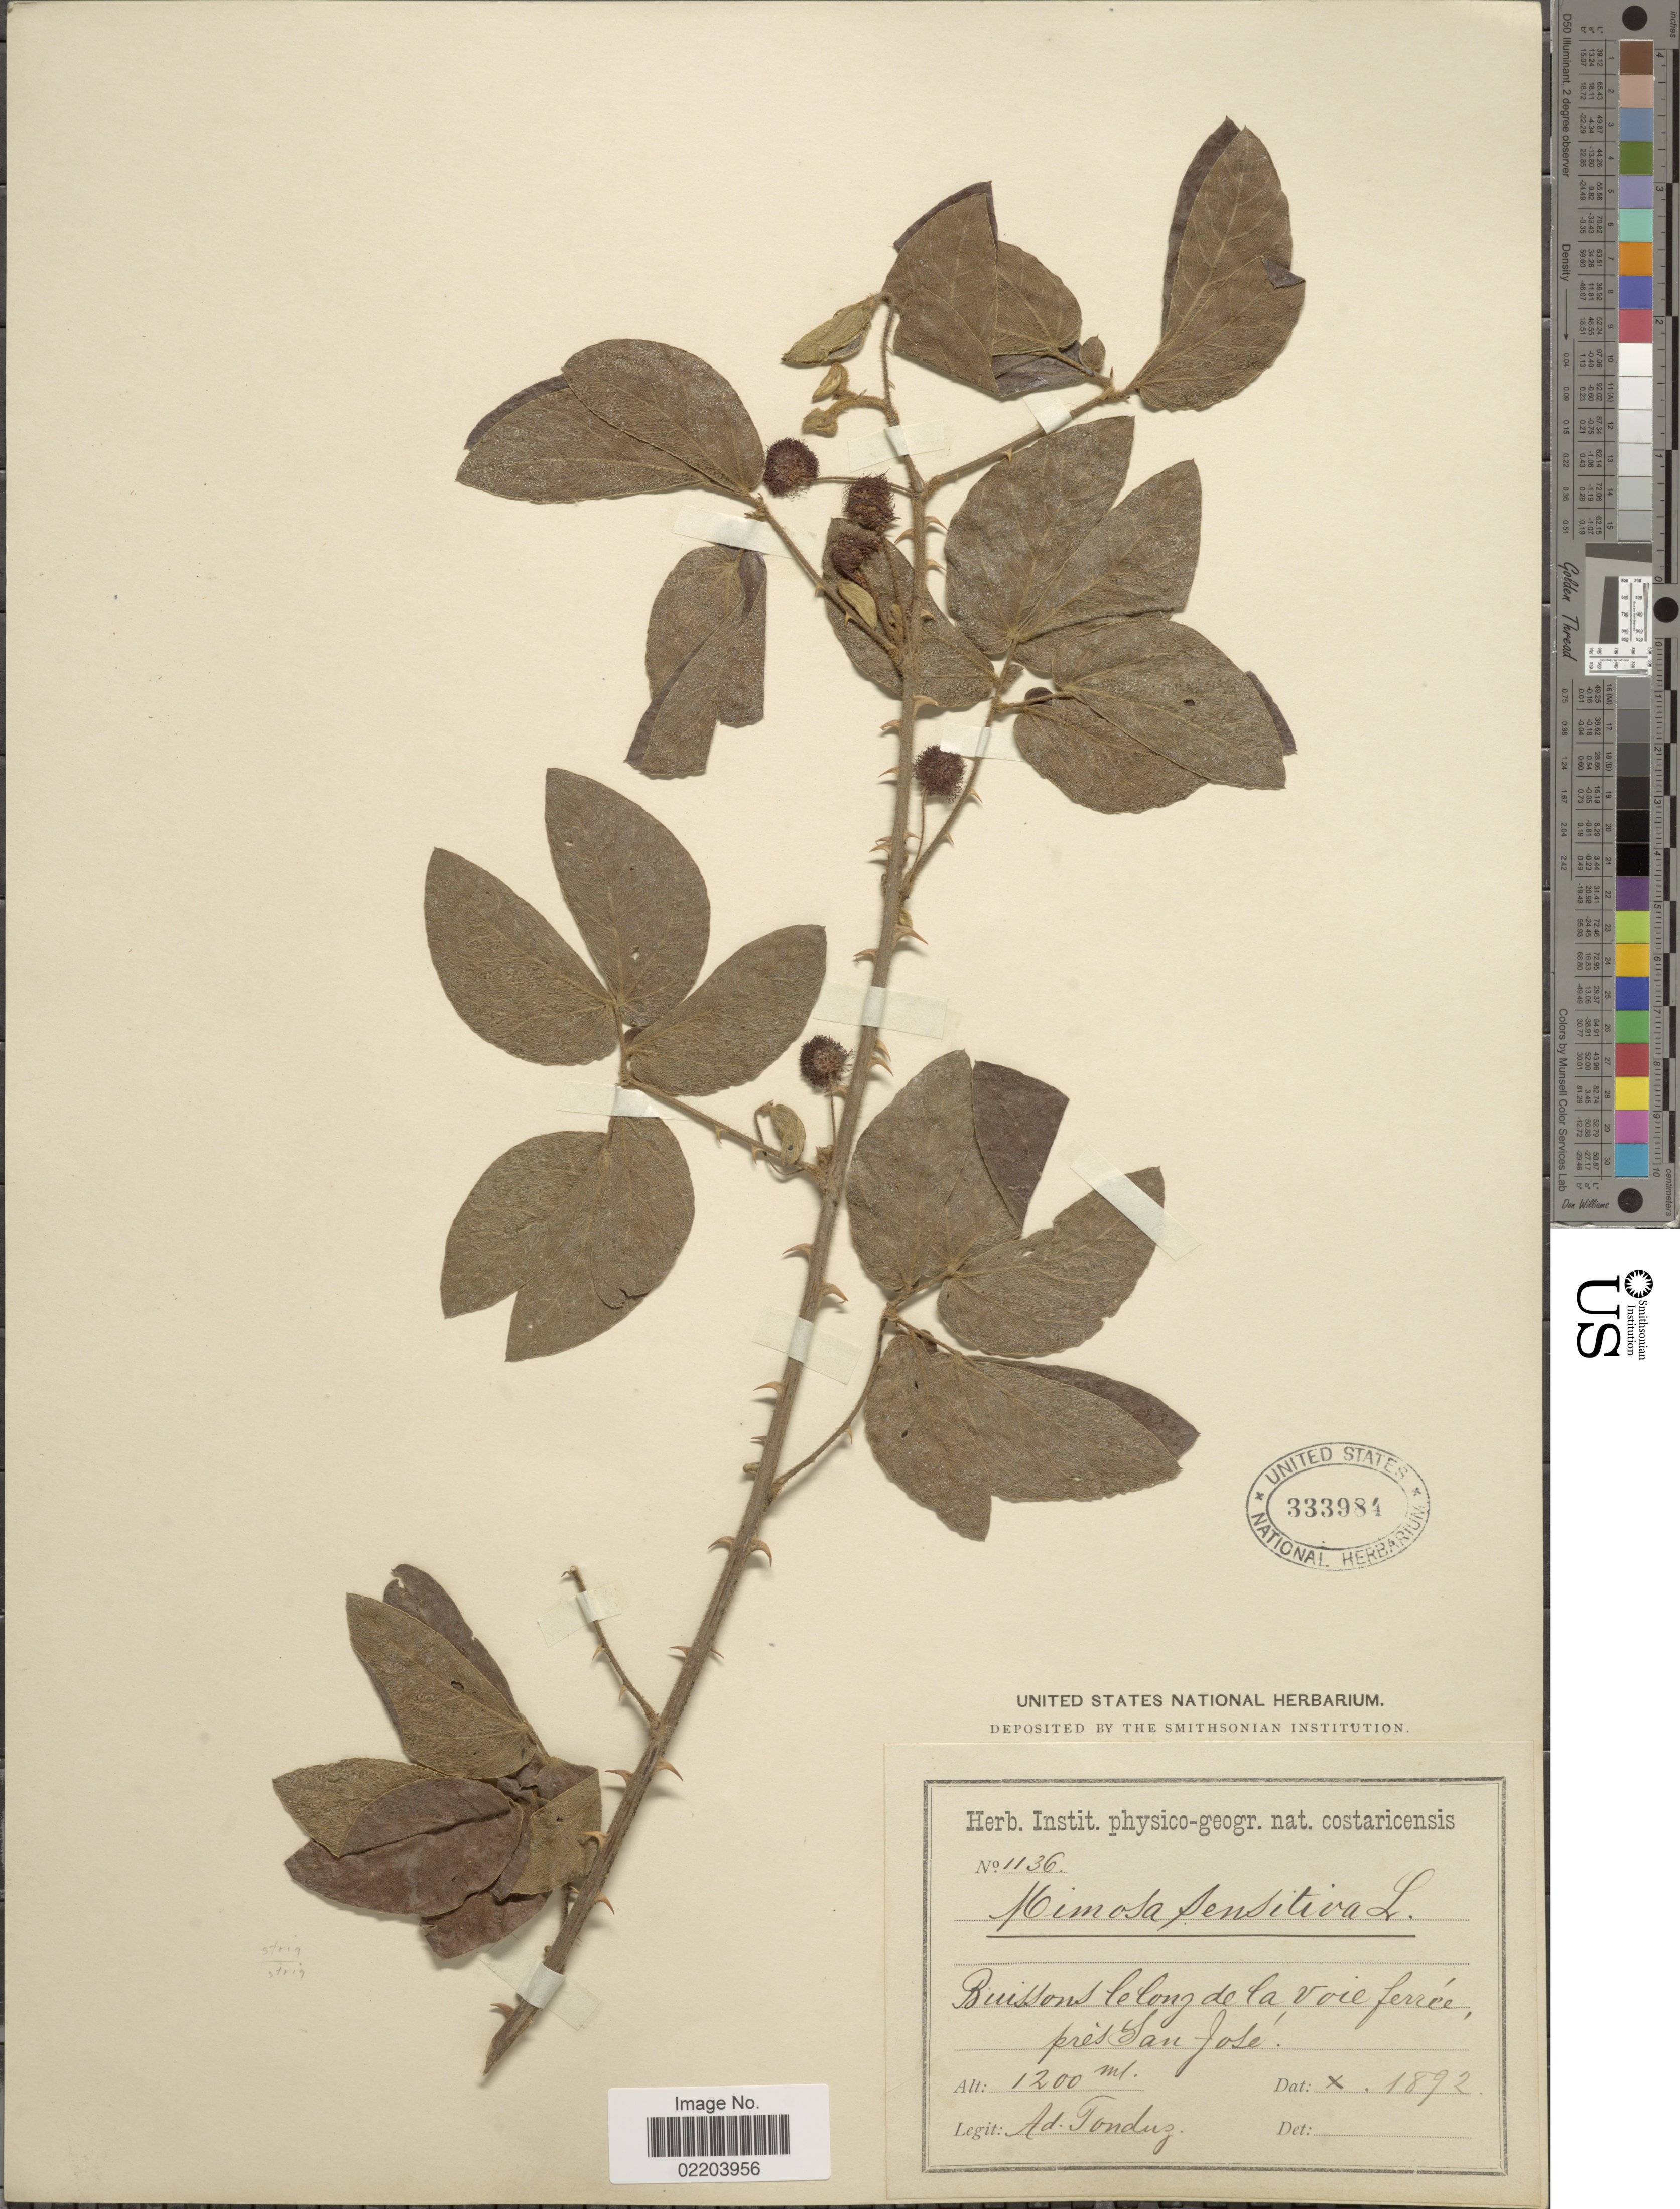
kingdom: Plantae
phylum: Tracheophyta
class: Magnoliopsida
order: Fabales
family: Fabaceae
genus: Mimosa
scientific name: Mimosa albida var. strigosa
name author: (Willd.) B.L. Rob.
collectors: A. Tonduz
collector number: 1136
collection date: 1892-10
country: Costa Rica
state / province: San José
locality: Buissons le leong de la voie ferrée, près San-José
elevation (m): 1200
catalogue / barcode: US 333984